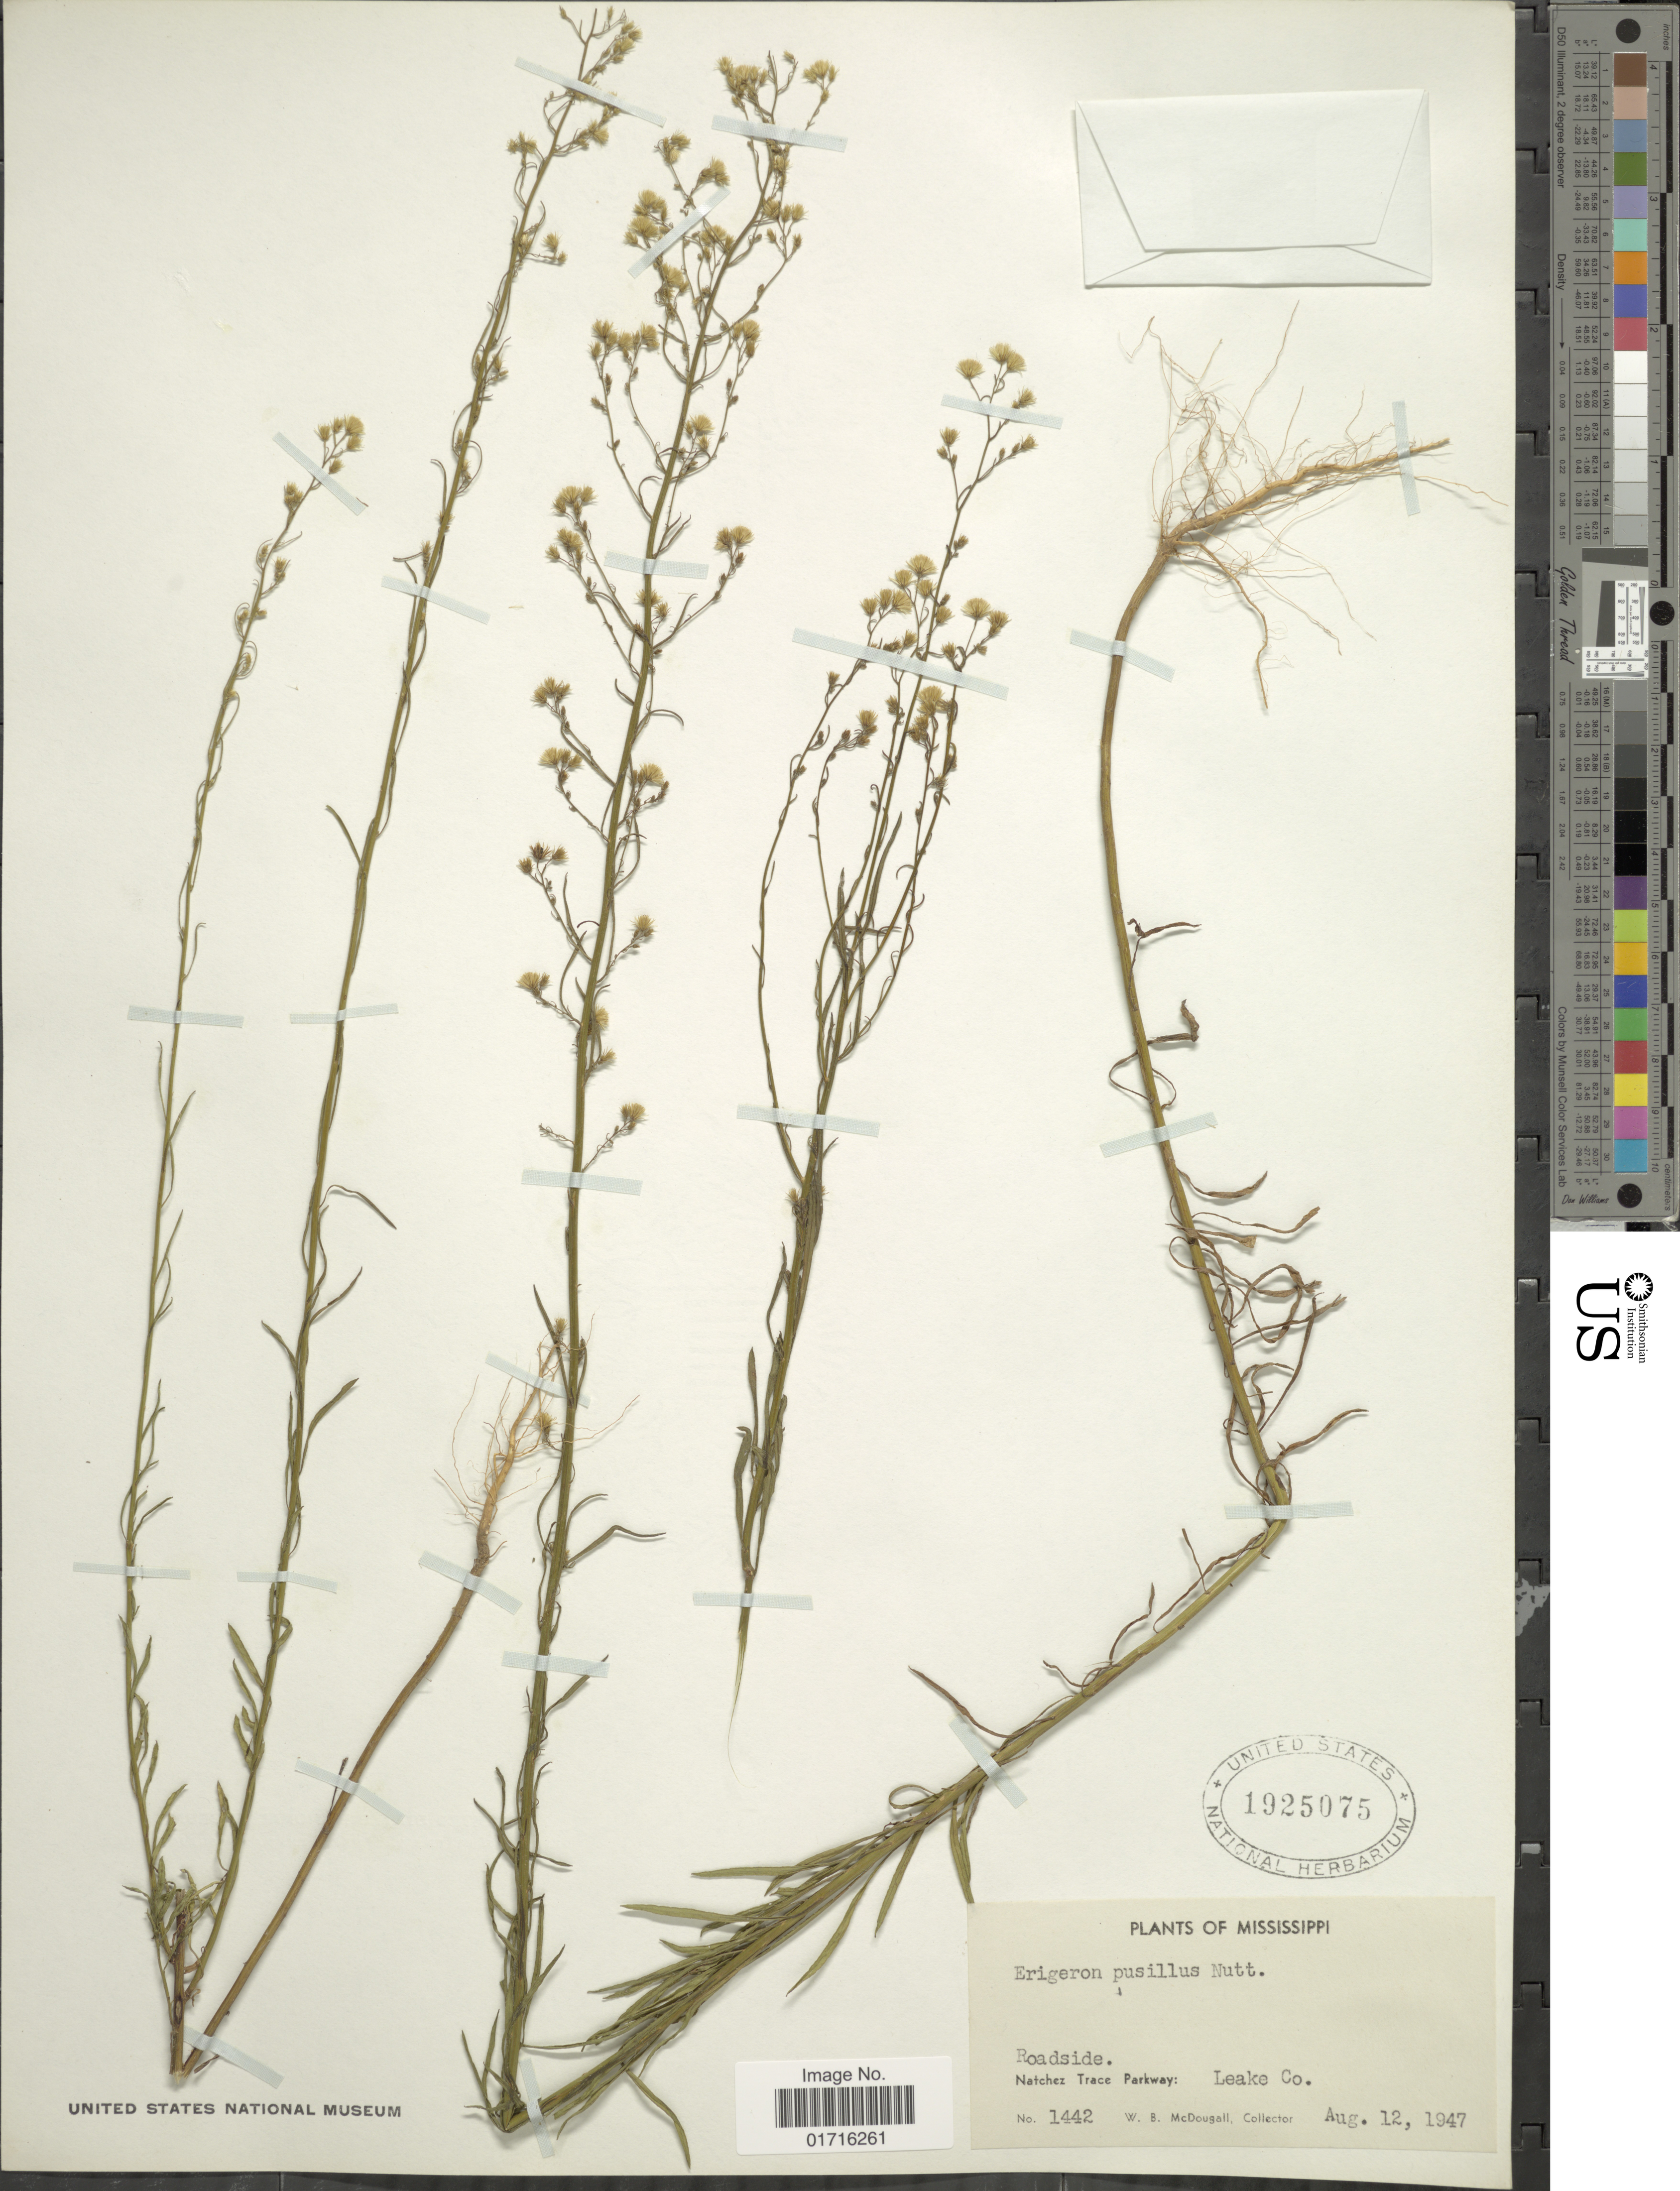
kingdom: Plantae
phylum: Tracheophyta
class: Magnoliopsida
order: Asterales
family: Asteraceae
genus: Conyza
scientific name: Conyza pusilla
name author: Houtt.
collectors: W. B. McDougall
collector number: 1442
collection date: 1947-08-12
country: United States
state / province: Mississippi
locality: Natchez Trace Parkway: Leake Co.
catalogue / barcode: US 1925075